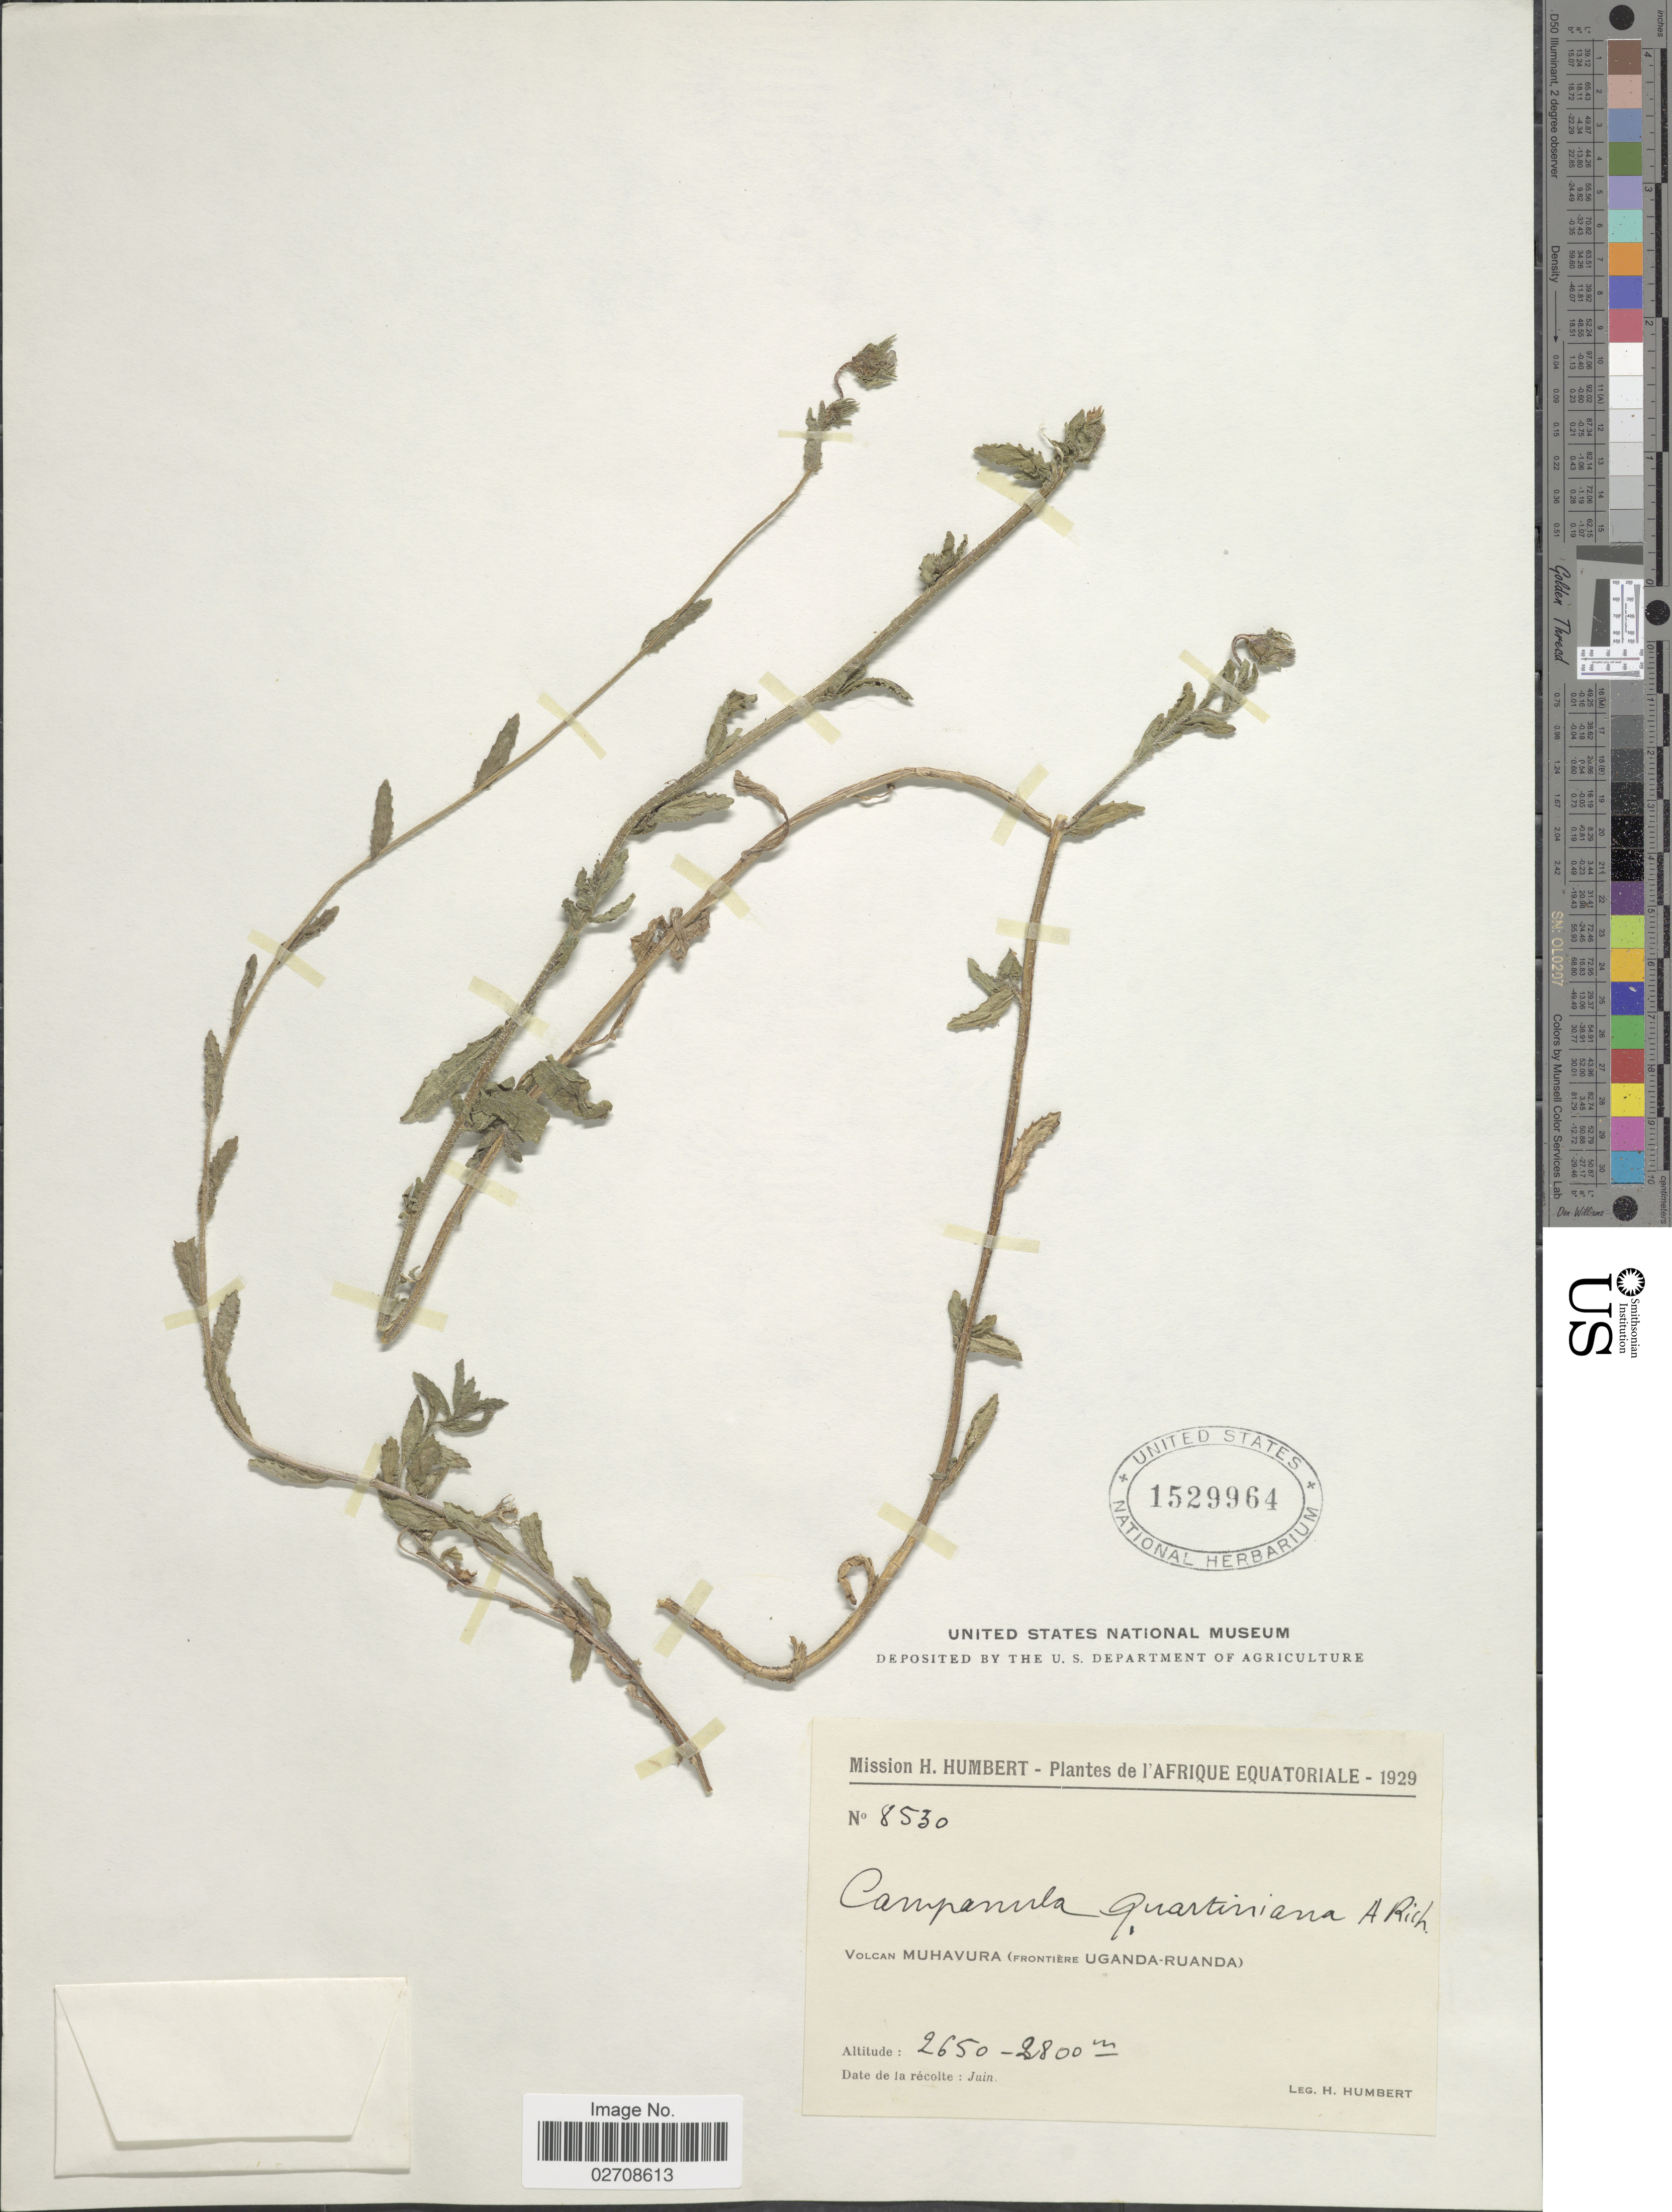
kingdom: Plantae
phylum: Tracheophyta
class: Magnoliopsida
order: Asterales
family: Campanulaceae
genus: Campanula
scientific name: Campanula quartiniana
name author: A. Rich.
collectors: H. Humbert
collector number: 8530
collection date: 1929-06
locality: Volcan Muhavura (frontiere Uganda-Ruanda)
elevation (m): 2650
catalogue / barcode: US 1529964